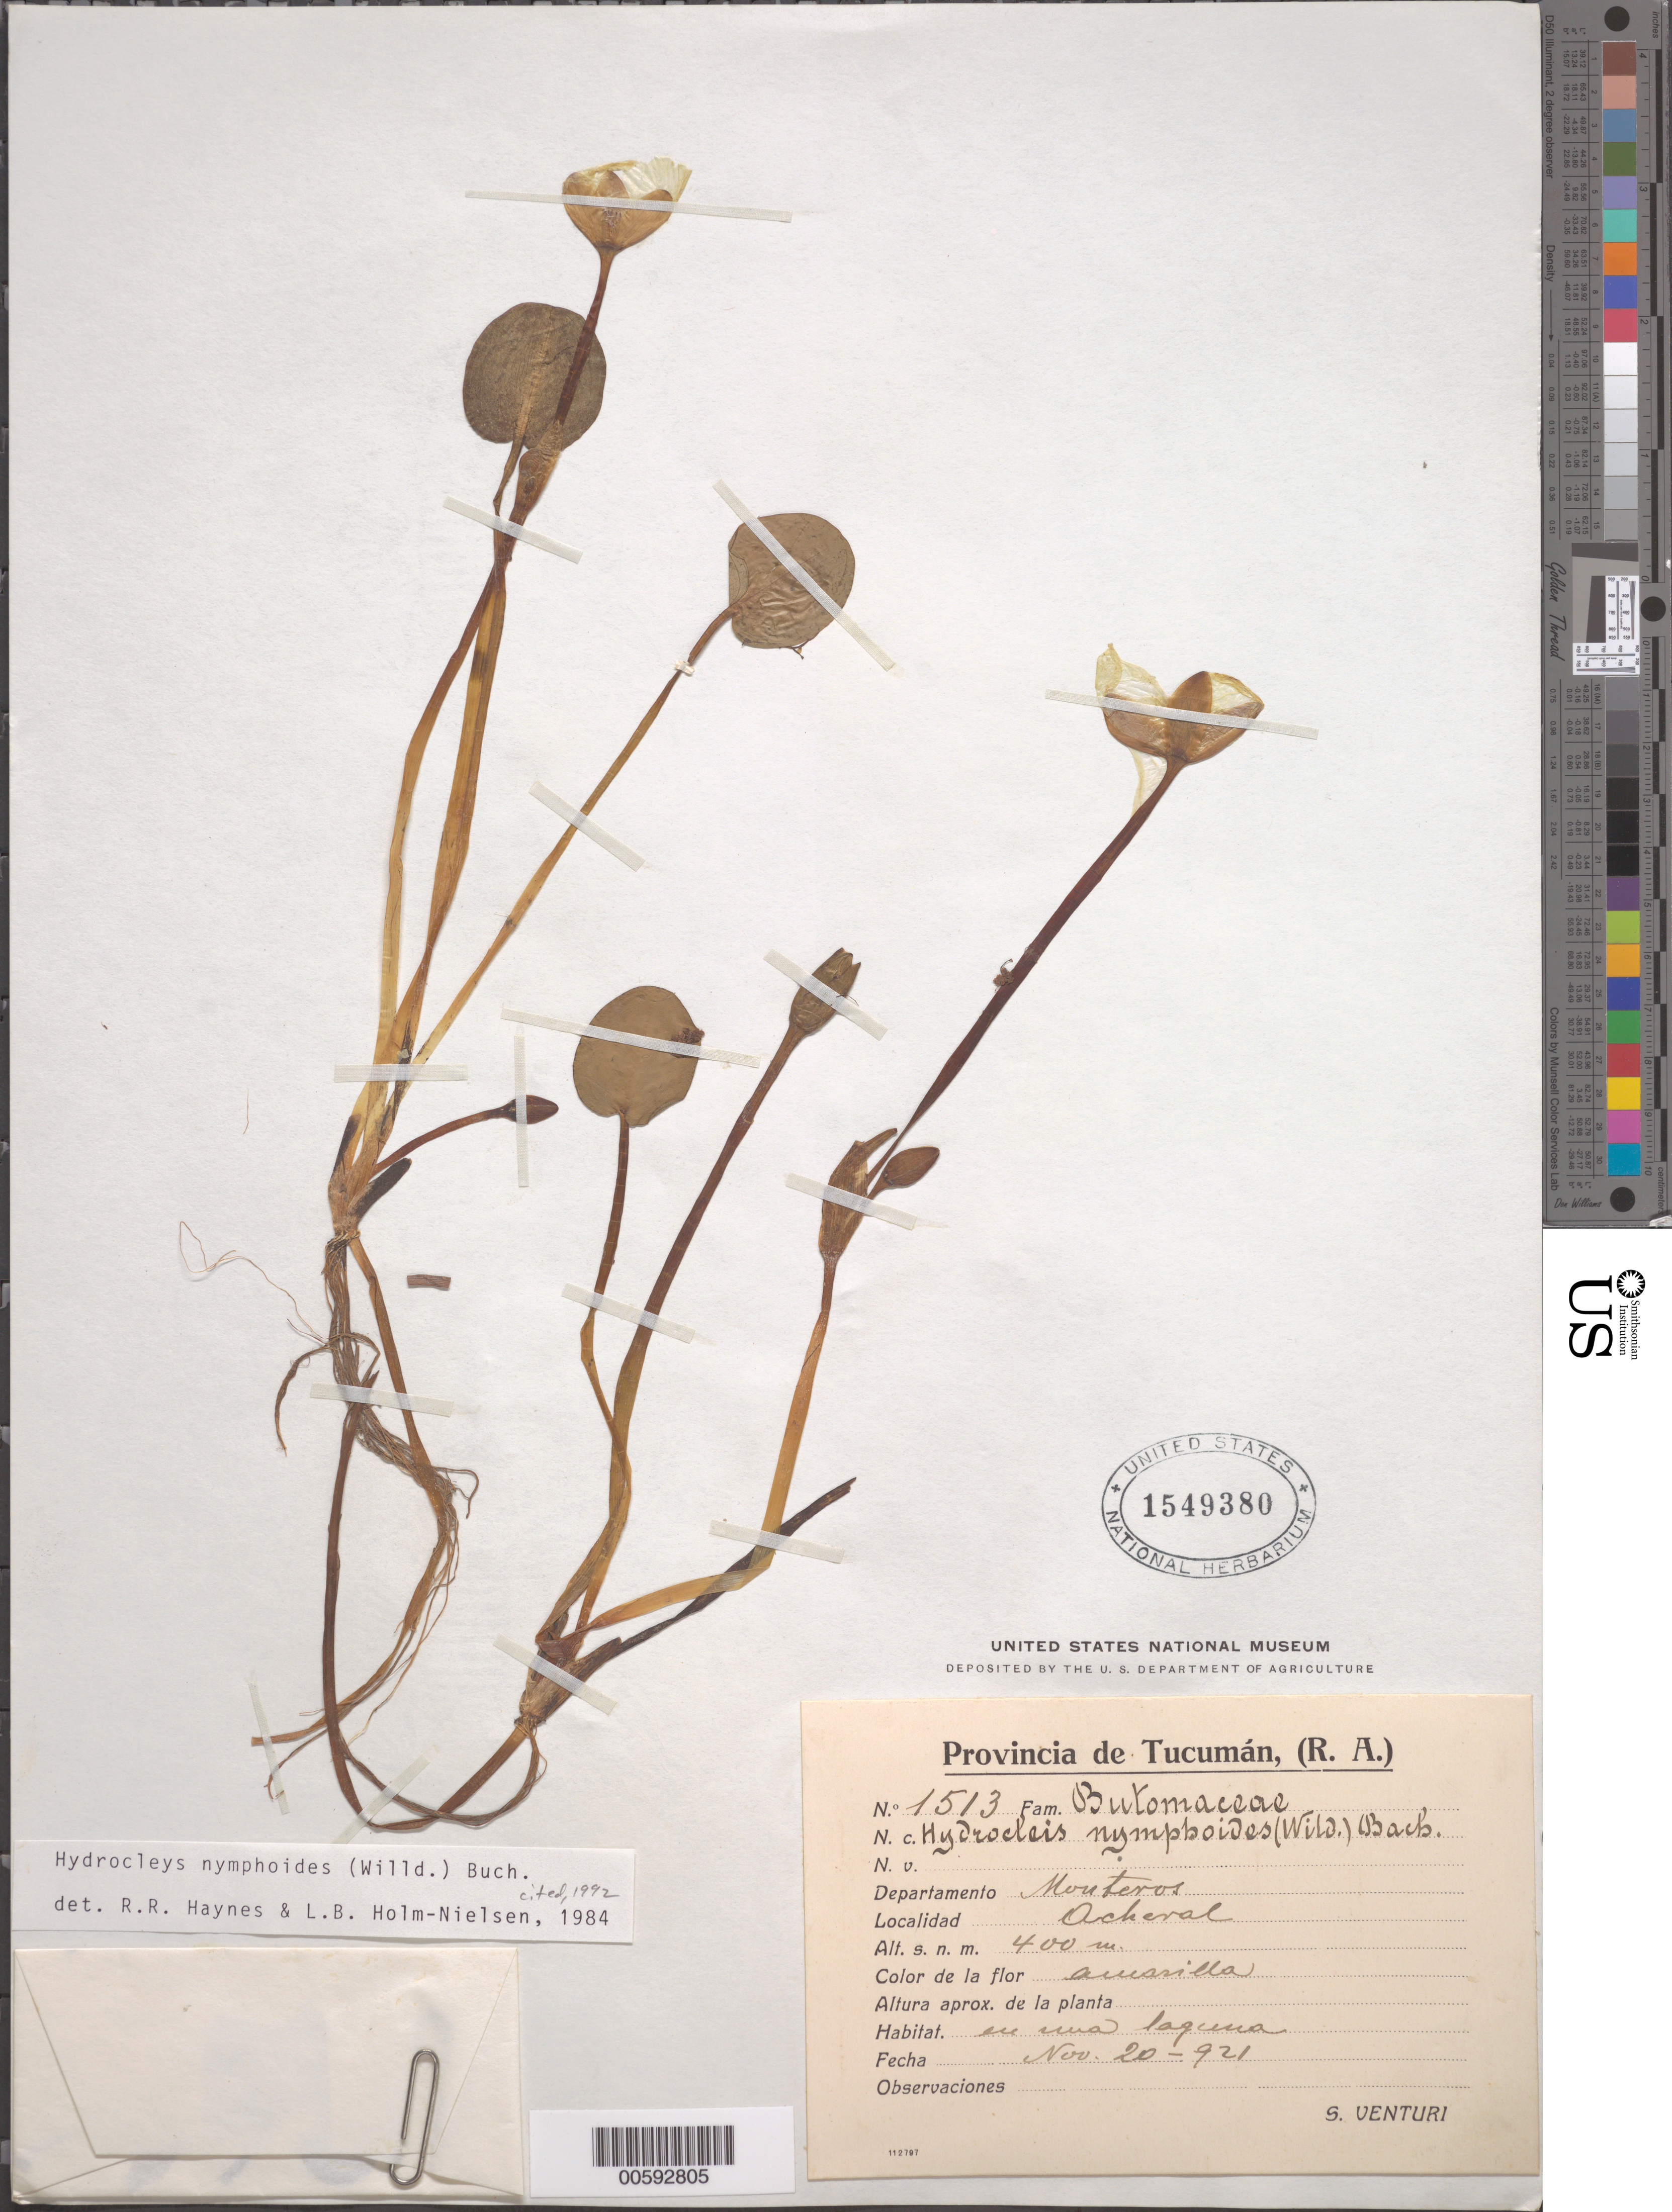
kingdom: Plantae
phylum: Tracheophyta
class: Liliopsida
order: Alismatales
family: Alismataceae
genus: Hydrocleys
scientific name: Hydrocleys nymphoides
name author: (Humb. & Bonpl. ex Willd.) Buchenau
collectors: S. Venturi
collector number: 1513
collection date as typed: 20 Nov 1921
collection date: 1921-11-20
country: Argentina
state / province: Tucumán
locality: Monteros, Ocheral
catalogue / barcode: US 1549380